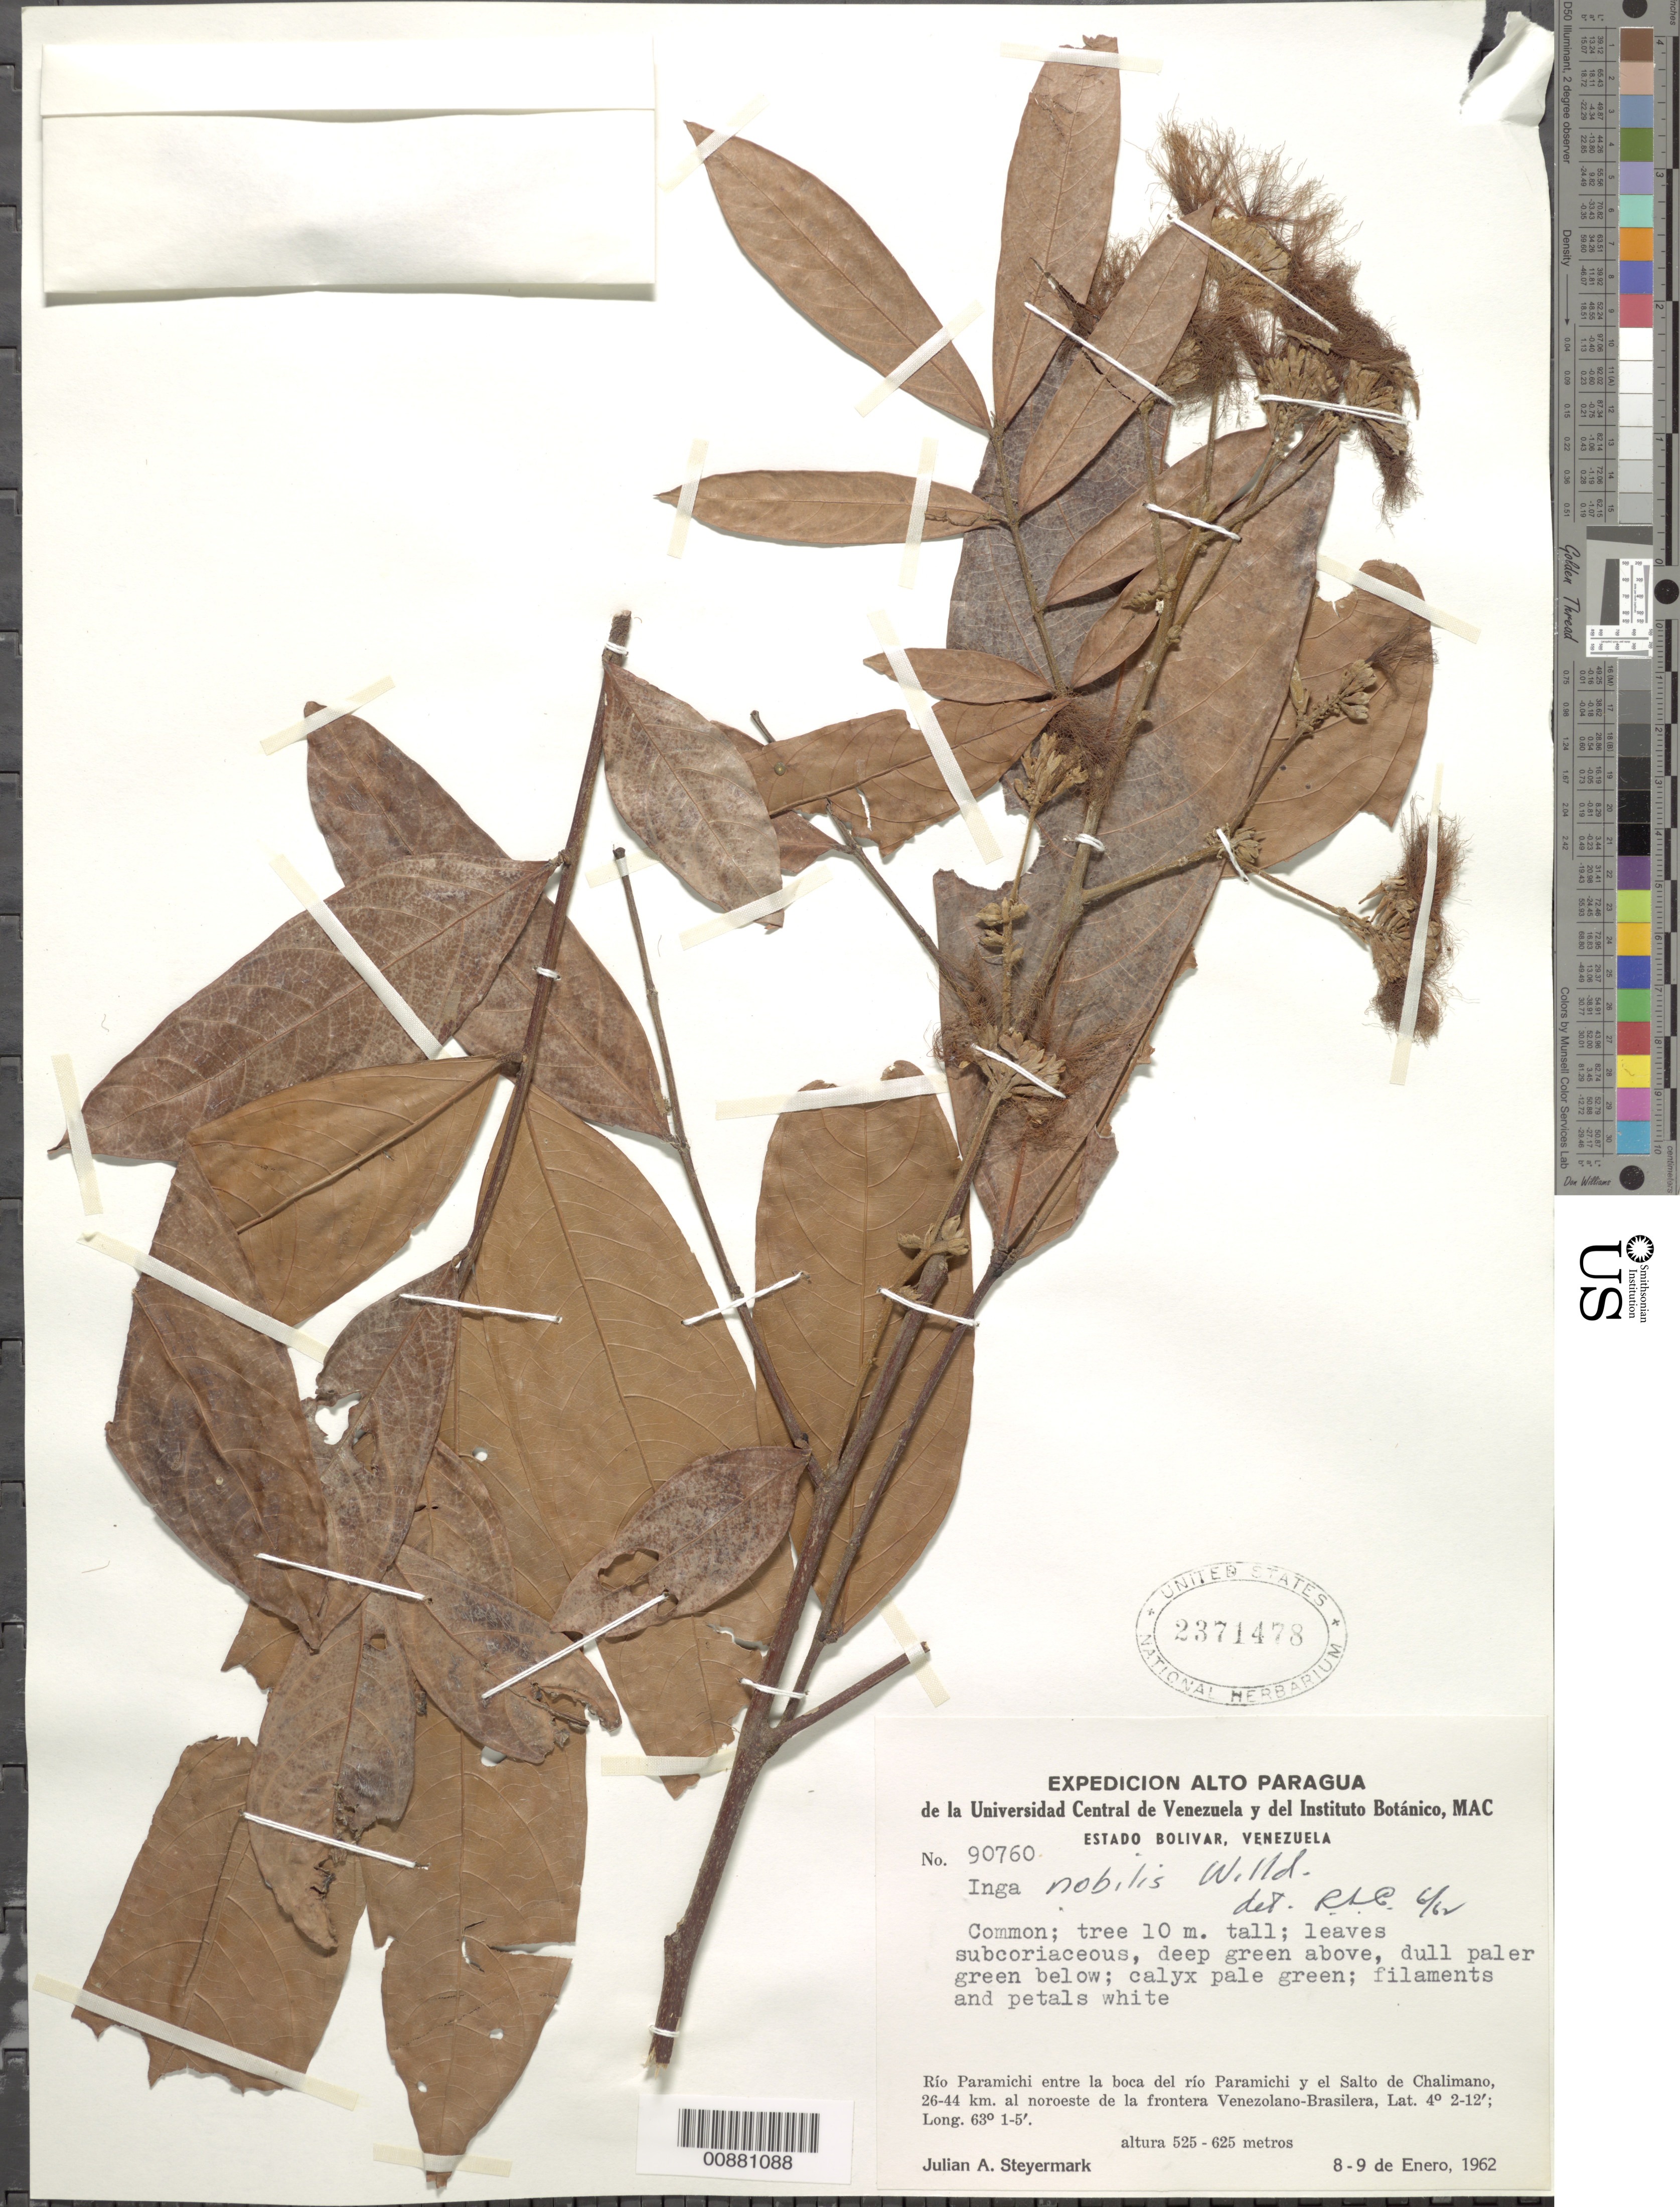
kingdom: Plantae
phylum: Tracheophyta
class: Magnoliopsida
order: Fabales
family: Fabaceae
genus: Inga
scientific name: Inga nobilis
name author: Willd.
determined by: Cowan, R. S.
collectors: J. Steyermark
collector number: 90760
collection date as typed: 8-Jan-62 to 9-Jan-62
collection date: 1962-01-08/1962-01-09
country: Venezuela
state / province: Bolívar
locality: Río Paramichi entre la boca del río Paramichi y el Salto de Chalimano, 26-44 NE de la Venezuela-Brazil border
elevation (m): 525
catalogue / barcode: US 2371478